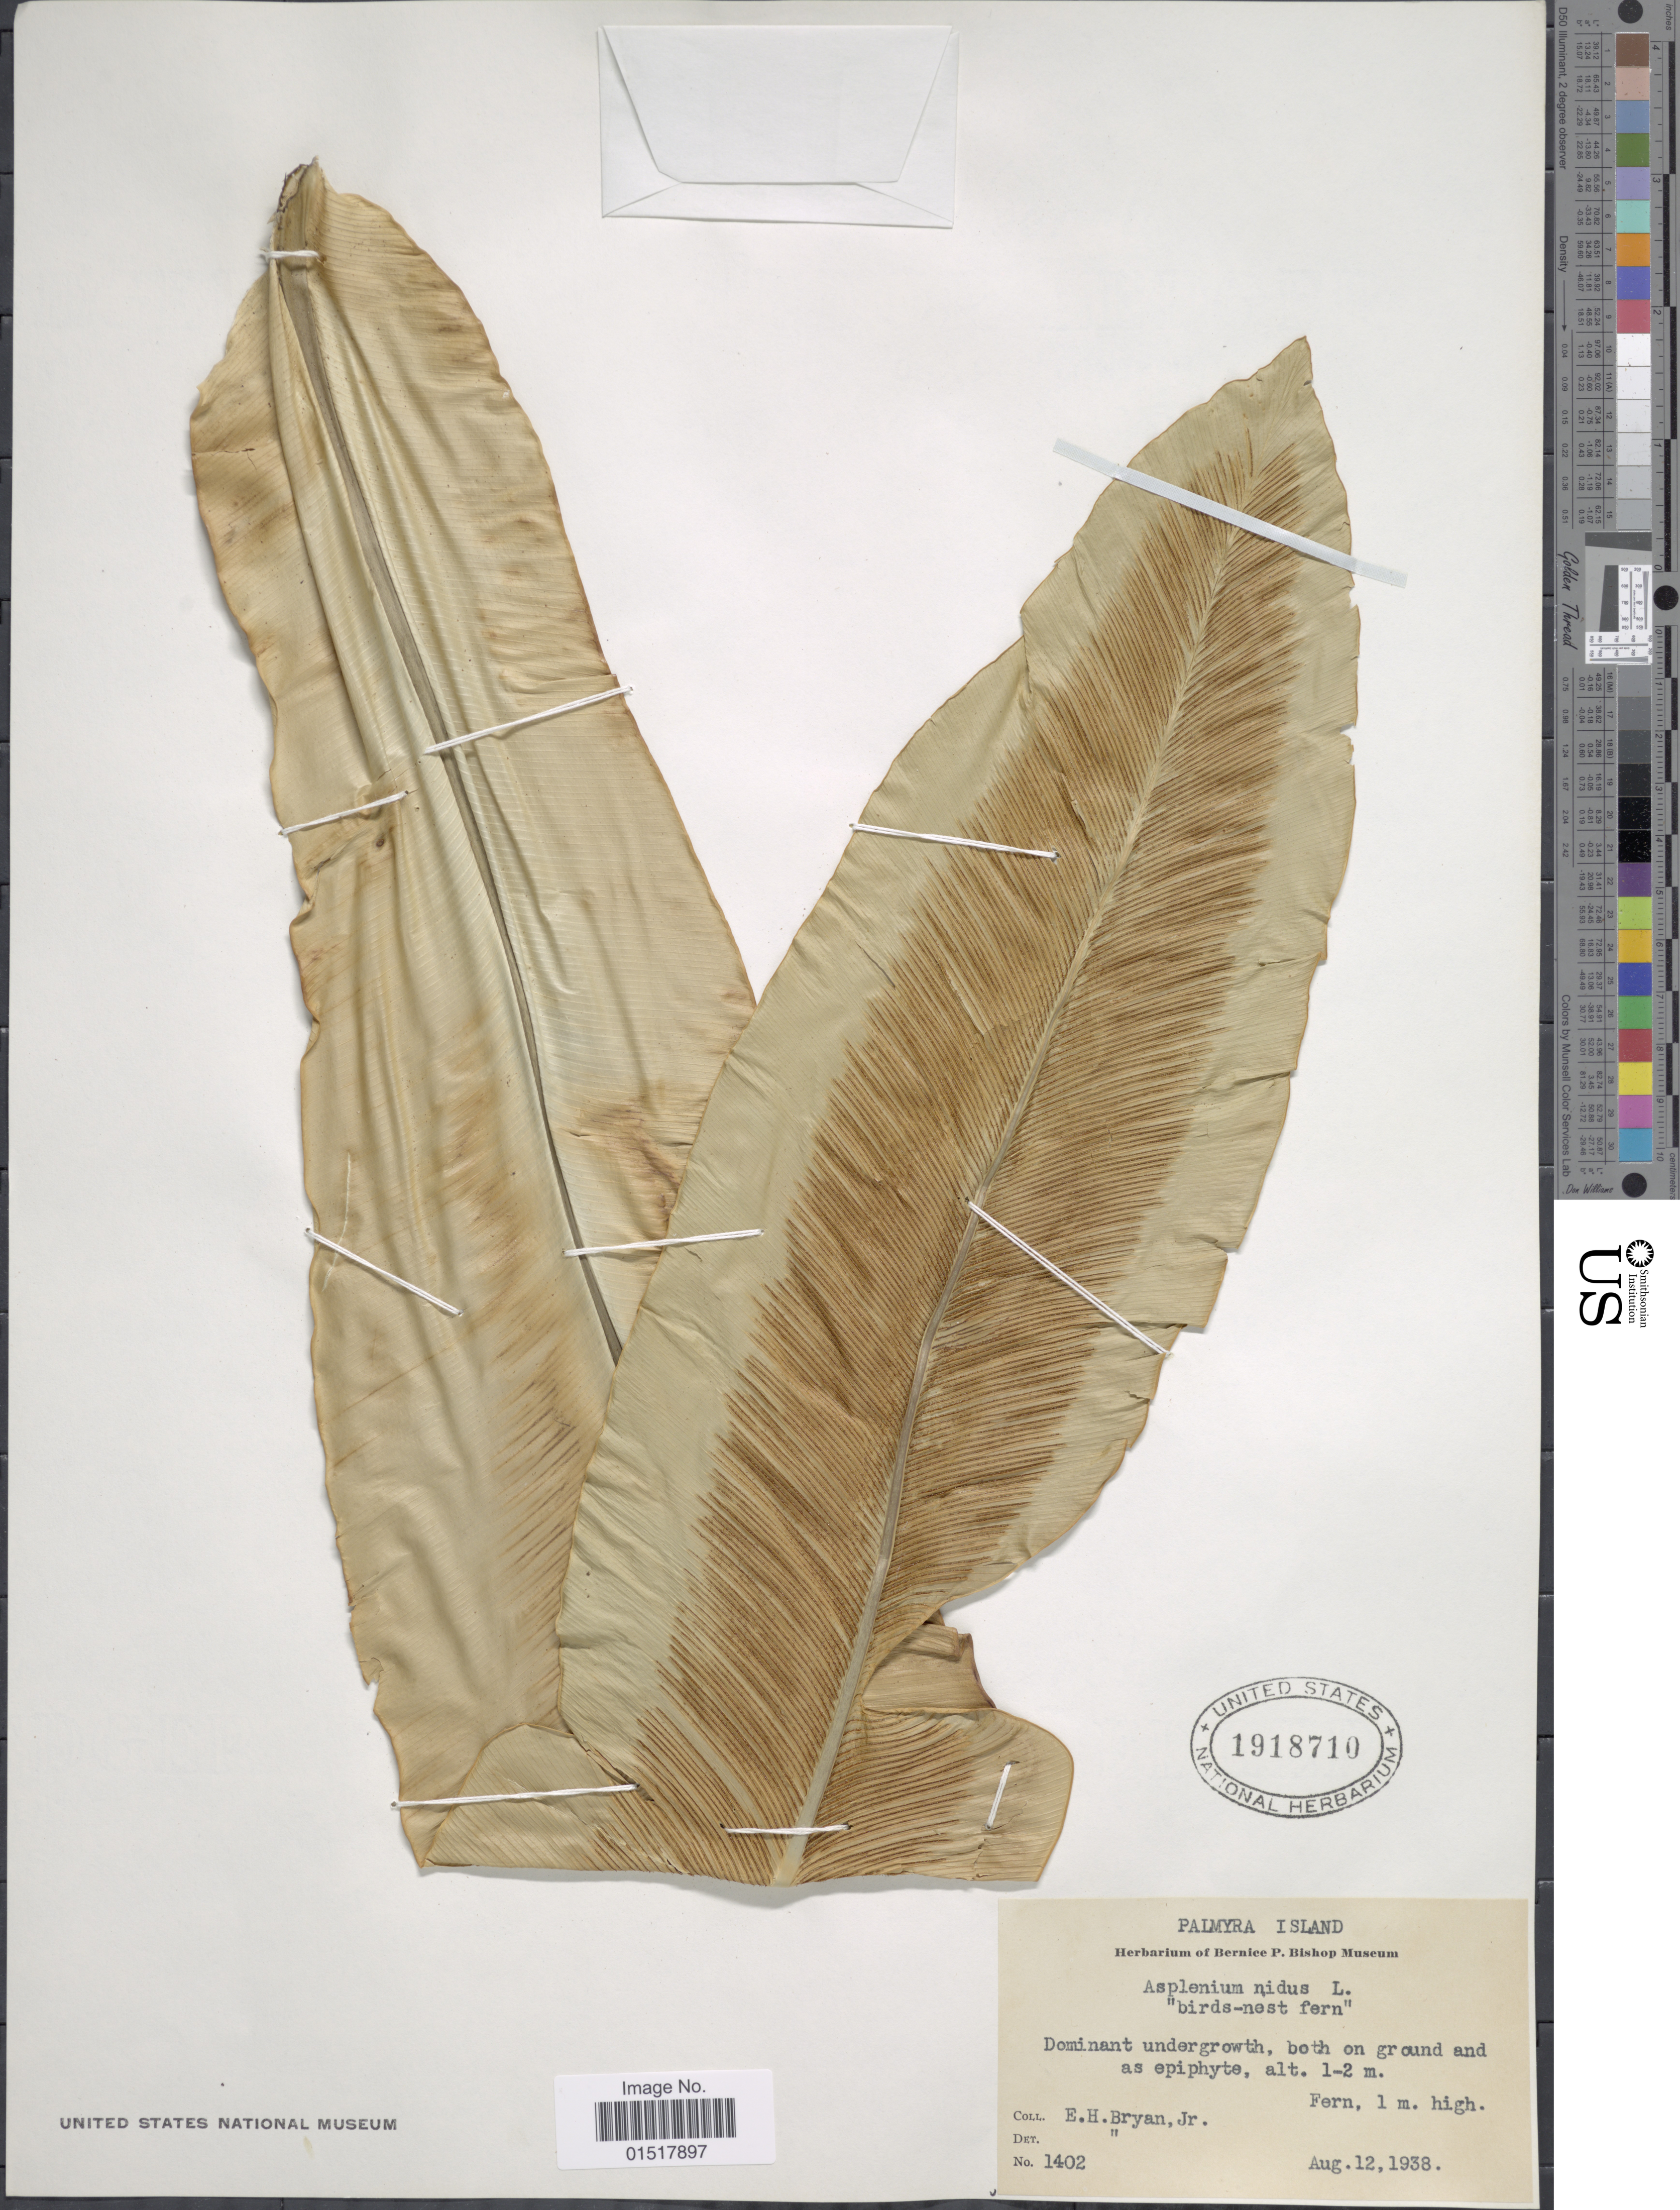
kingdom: Plantae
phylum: Tracheophyta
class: Polypodiopsida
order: Polypodiales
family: Aspleniaceae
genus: Asplenium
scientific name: Asplenium nidus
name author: L.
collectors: E. Bryan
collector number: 1402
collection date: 1938-08-12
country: U.S. Administered Pacific Islands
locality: Palmyra Island.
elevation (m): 1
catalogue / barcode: US 1918710